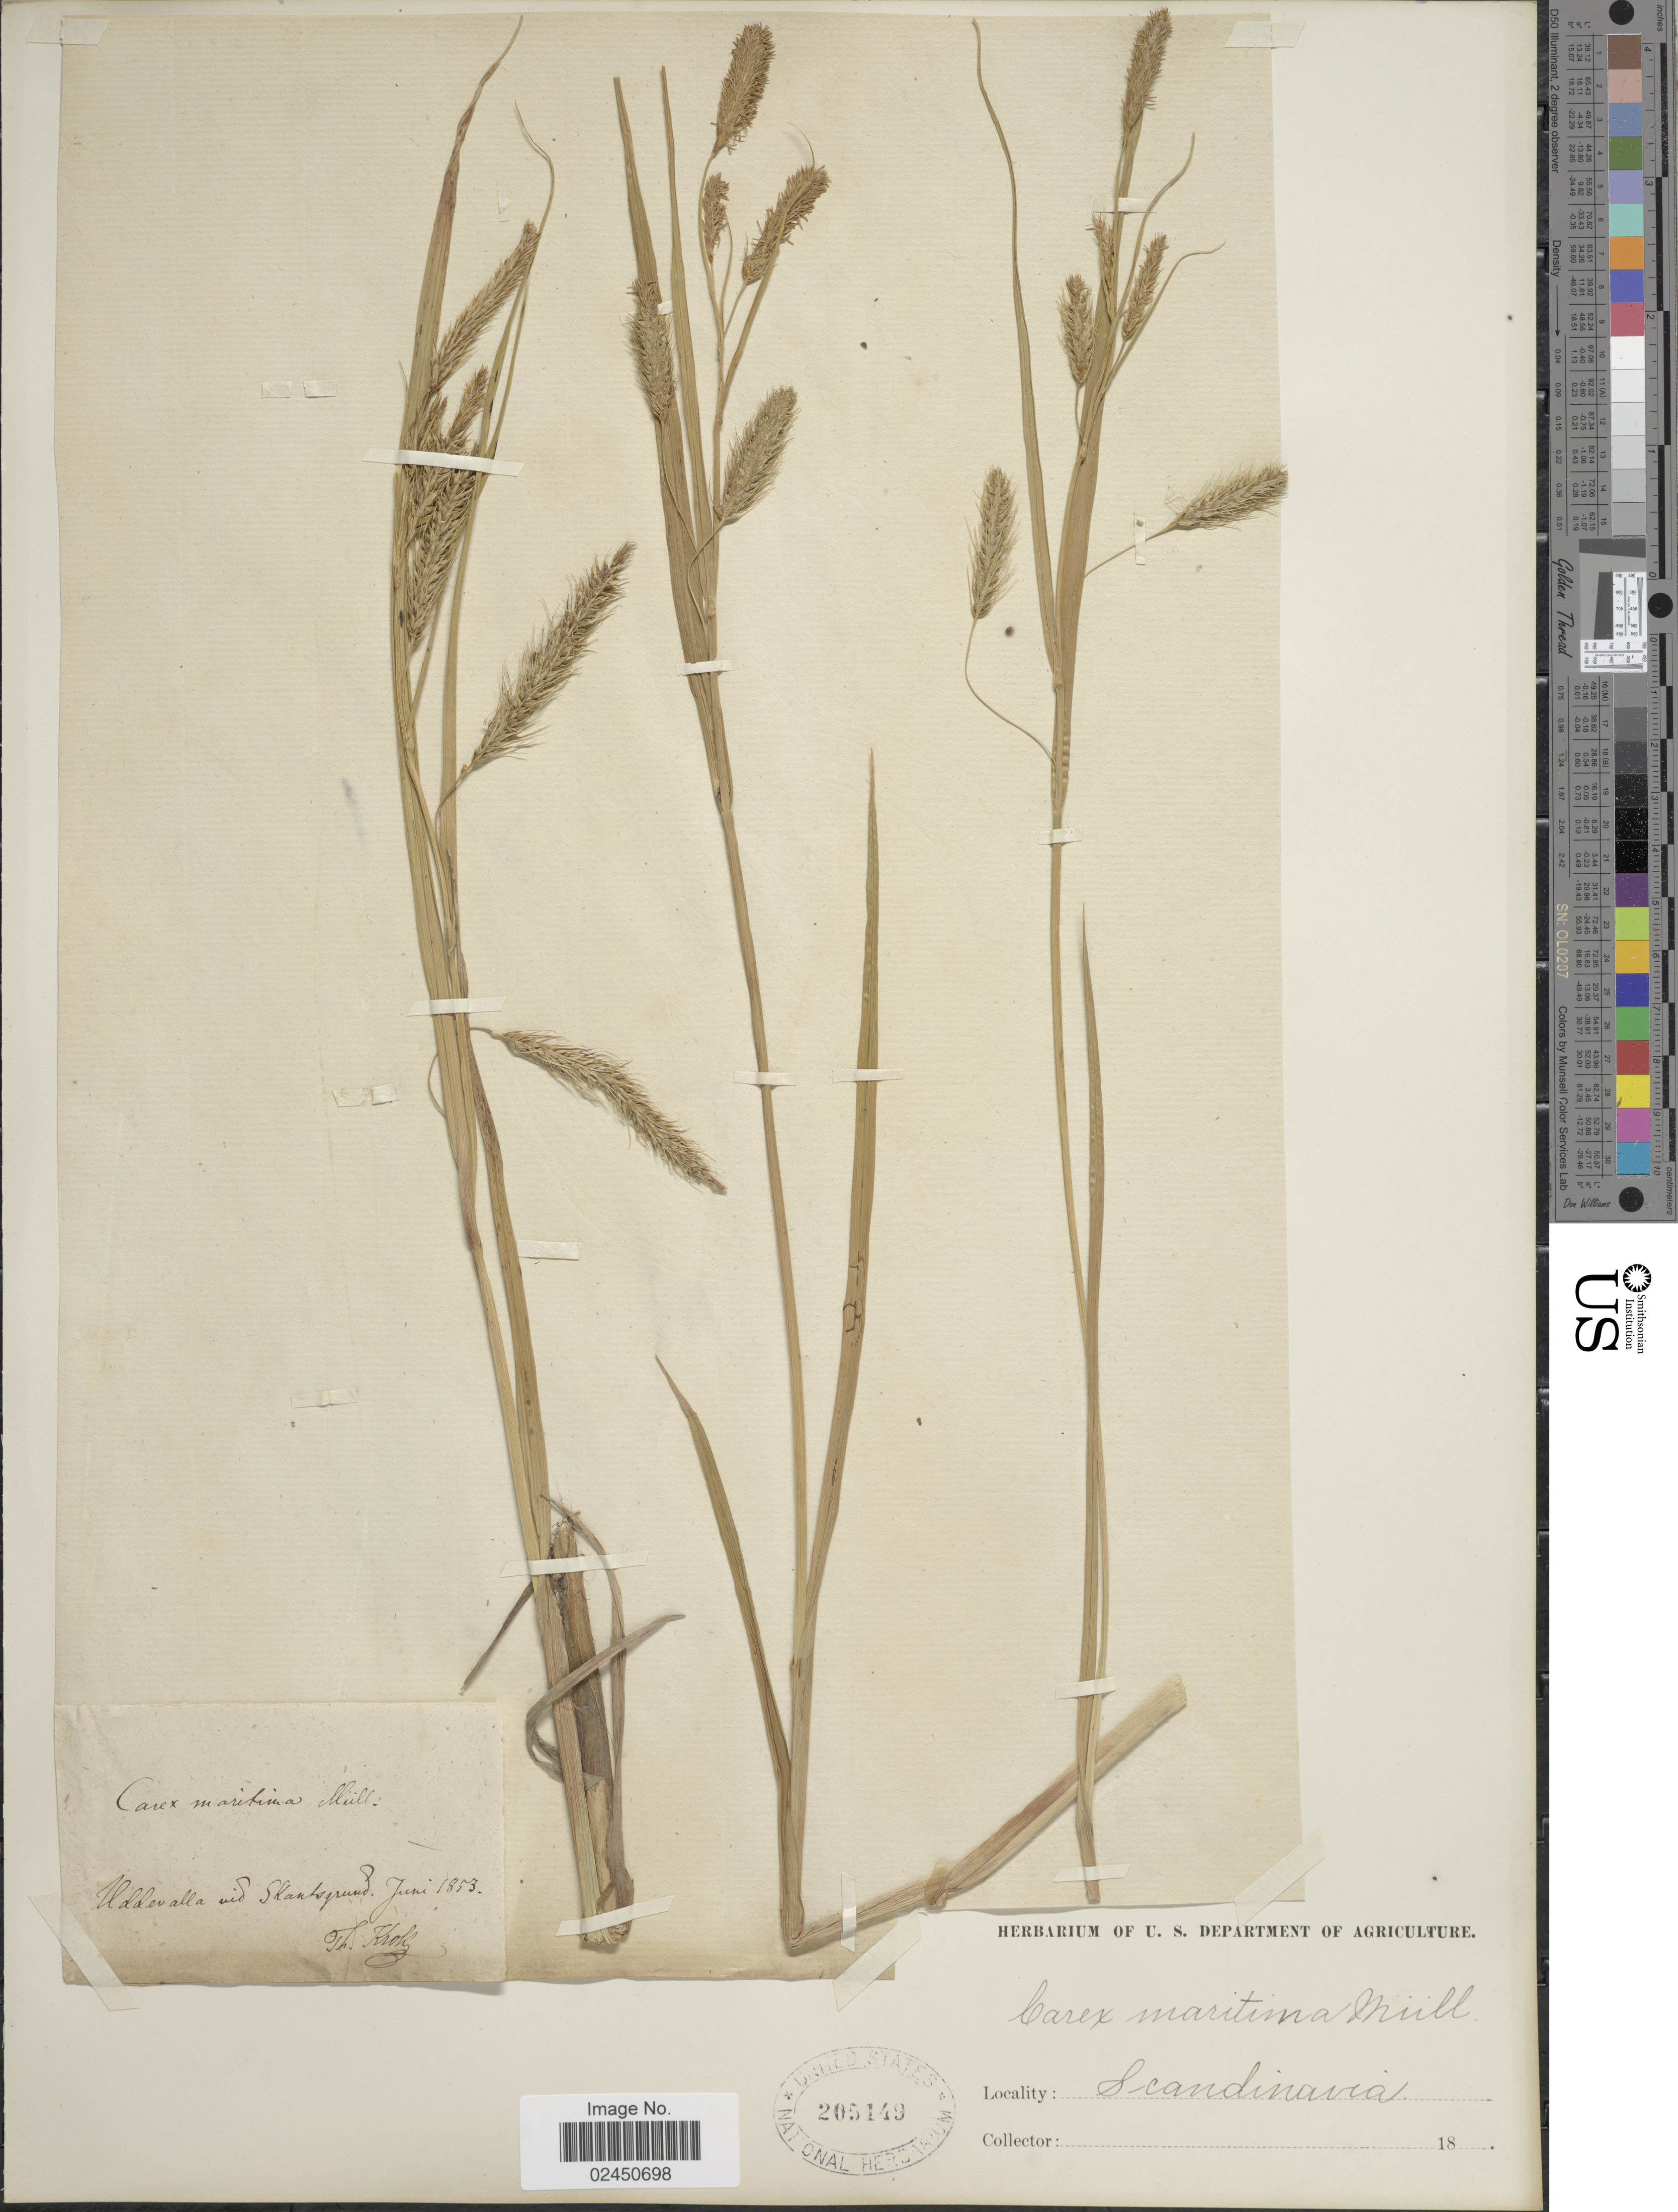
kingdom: Plantae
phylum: Tracheophyta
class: Liliopsida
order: Poales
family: Cyperaceae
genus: Carex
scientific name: Carex maritima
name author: Gunnerus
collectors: T. Krok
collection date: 1853-06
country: Sweden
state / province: Västra Götaland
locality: Scandinavia, Uddevalla vid Skantsgrund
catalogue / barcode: US 205149